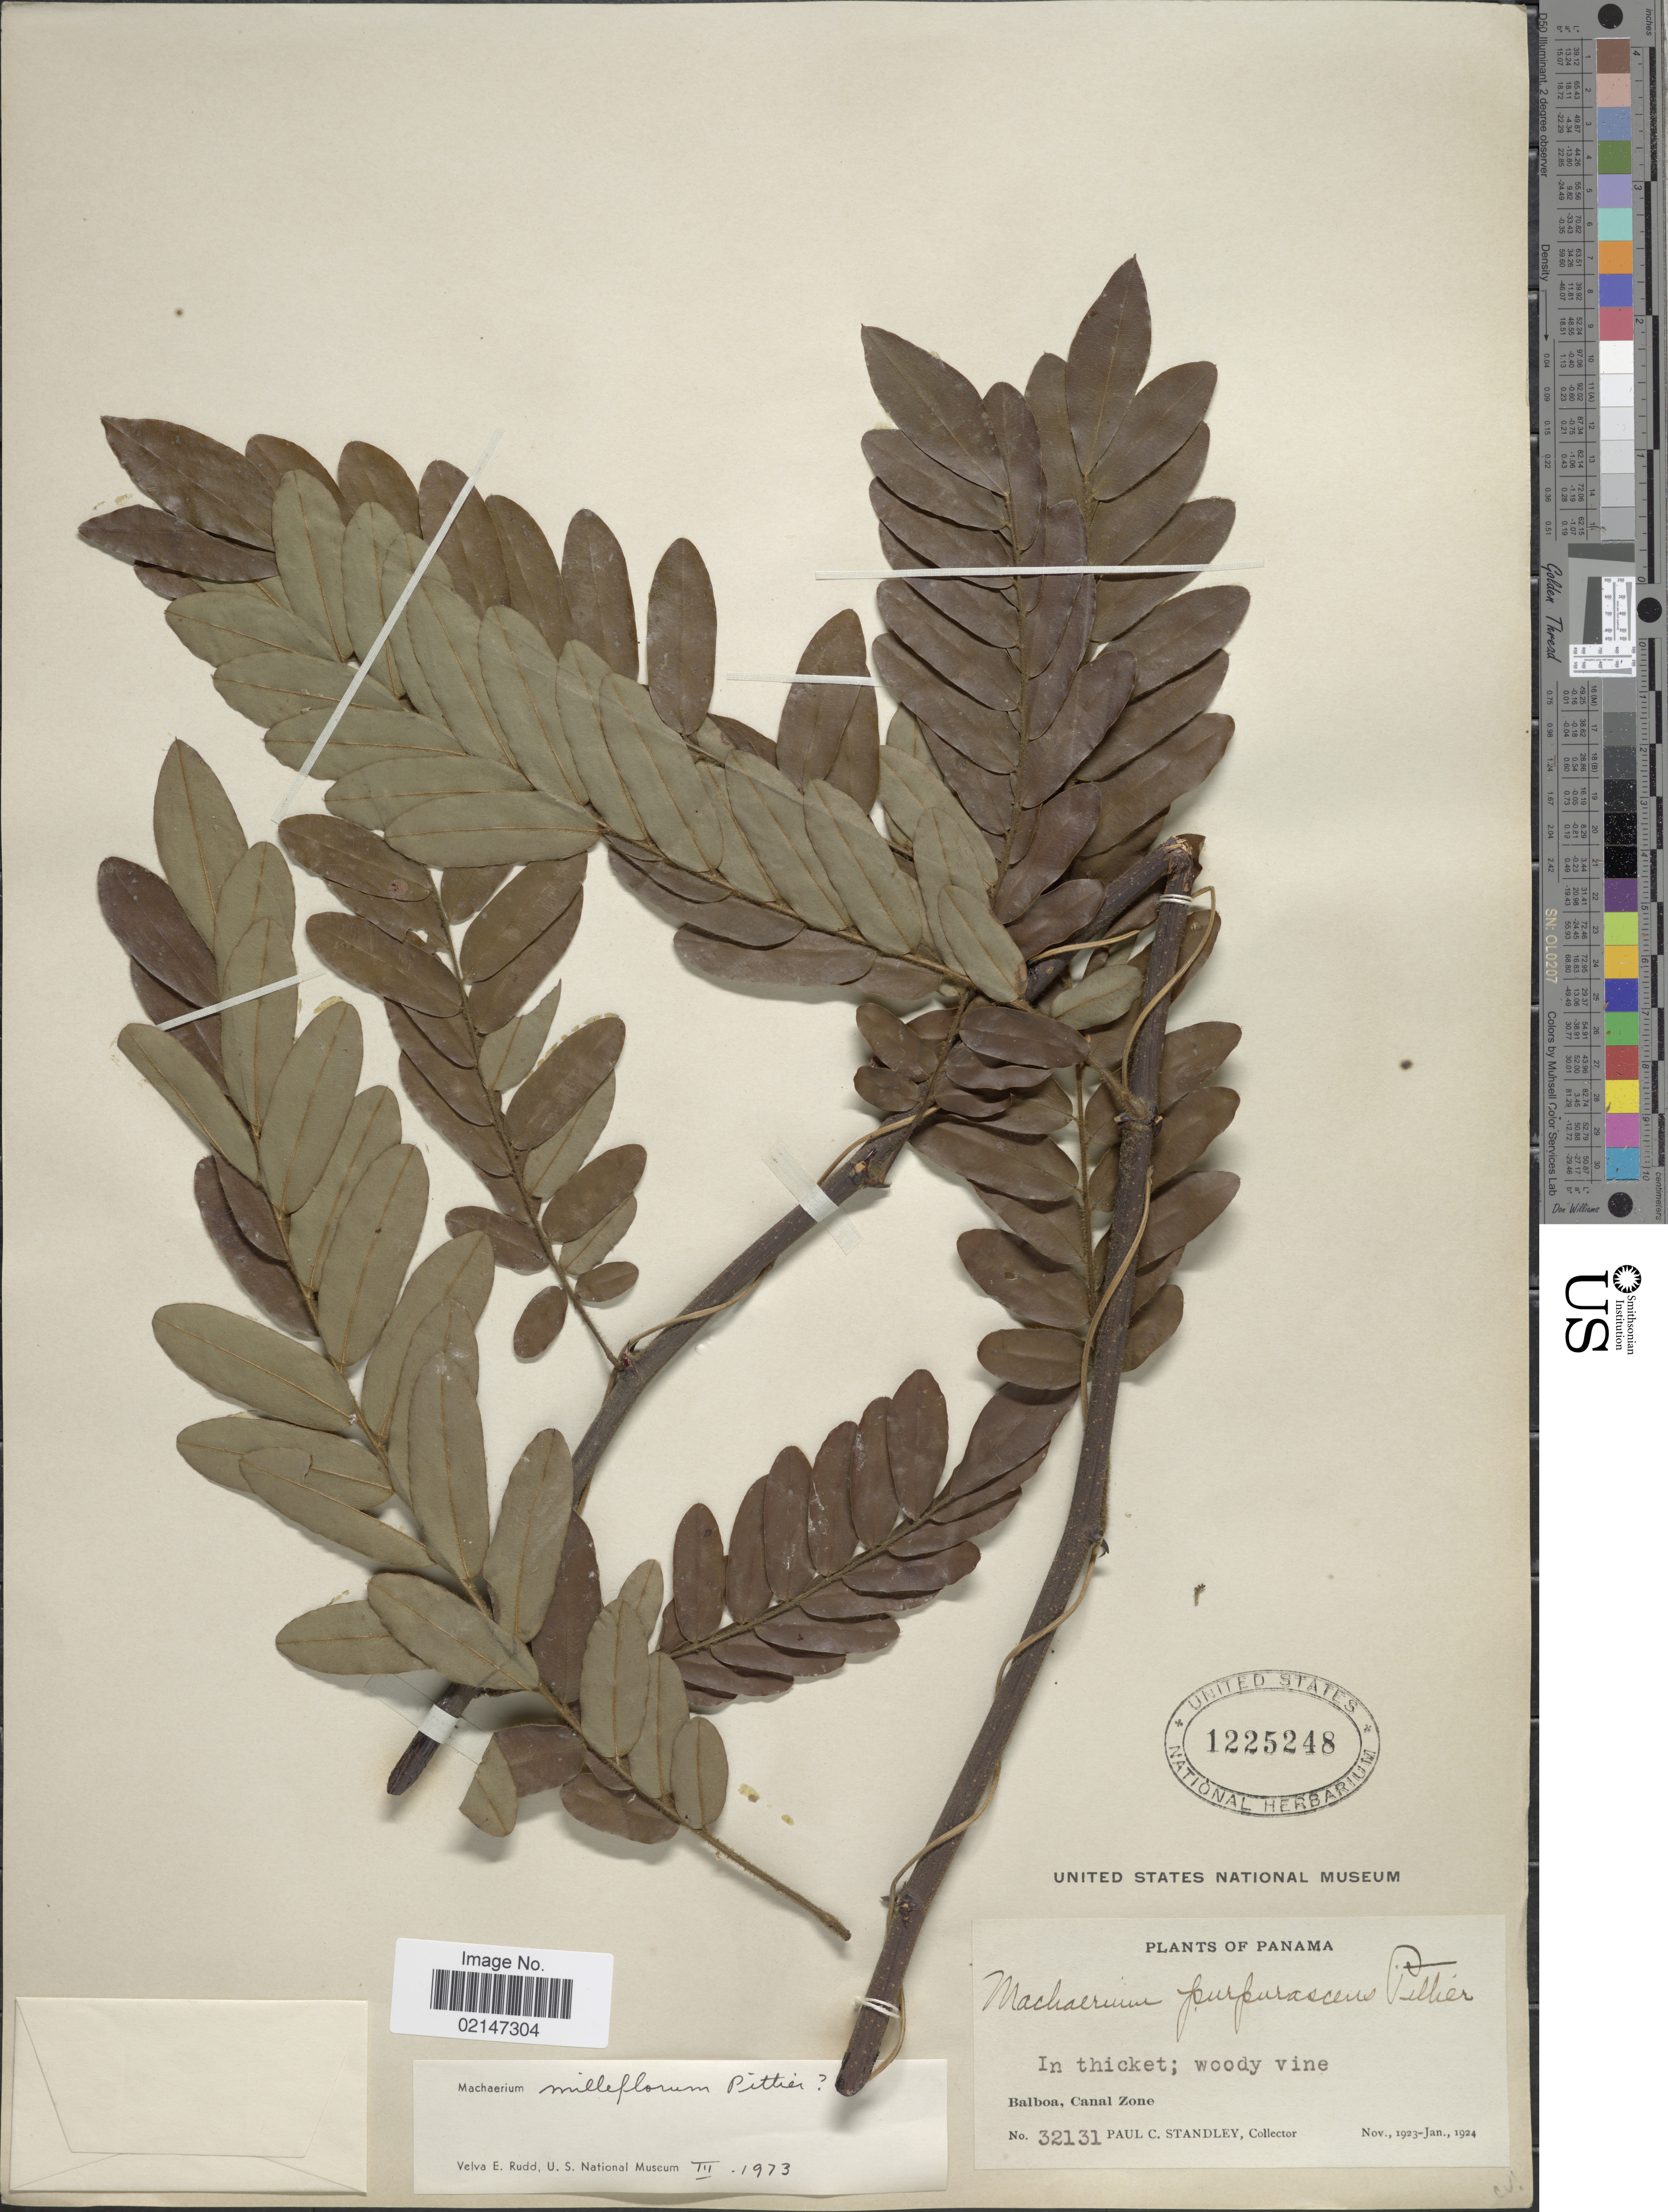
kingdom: Plantae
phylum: Tracheophyta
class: Magnoliopsida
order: Fabales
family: Fabaceae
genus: Machaerium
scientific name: Machaerium milleflorum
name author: Pittier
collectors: P. C. Standley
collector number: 32131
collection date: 1923-11/1924-01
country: Panama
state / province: Colón / Panamá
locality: In thicket; woody vine, Balboa, Canal Zone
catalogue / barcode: US 1225248